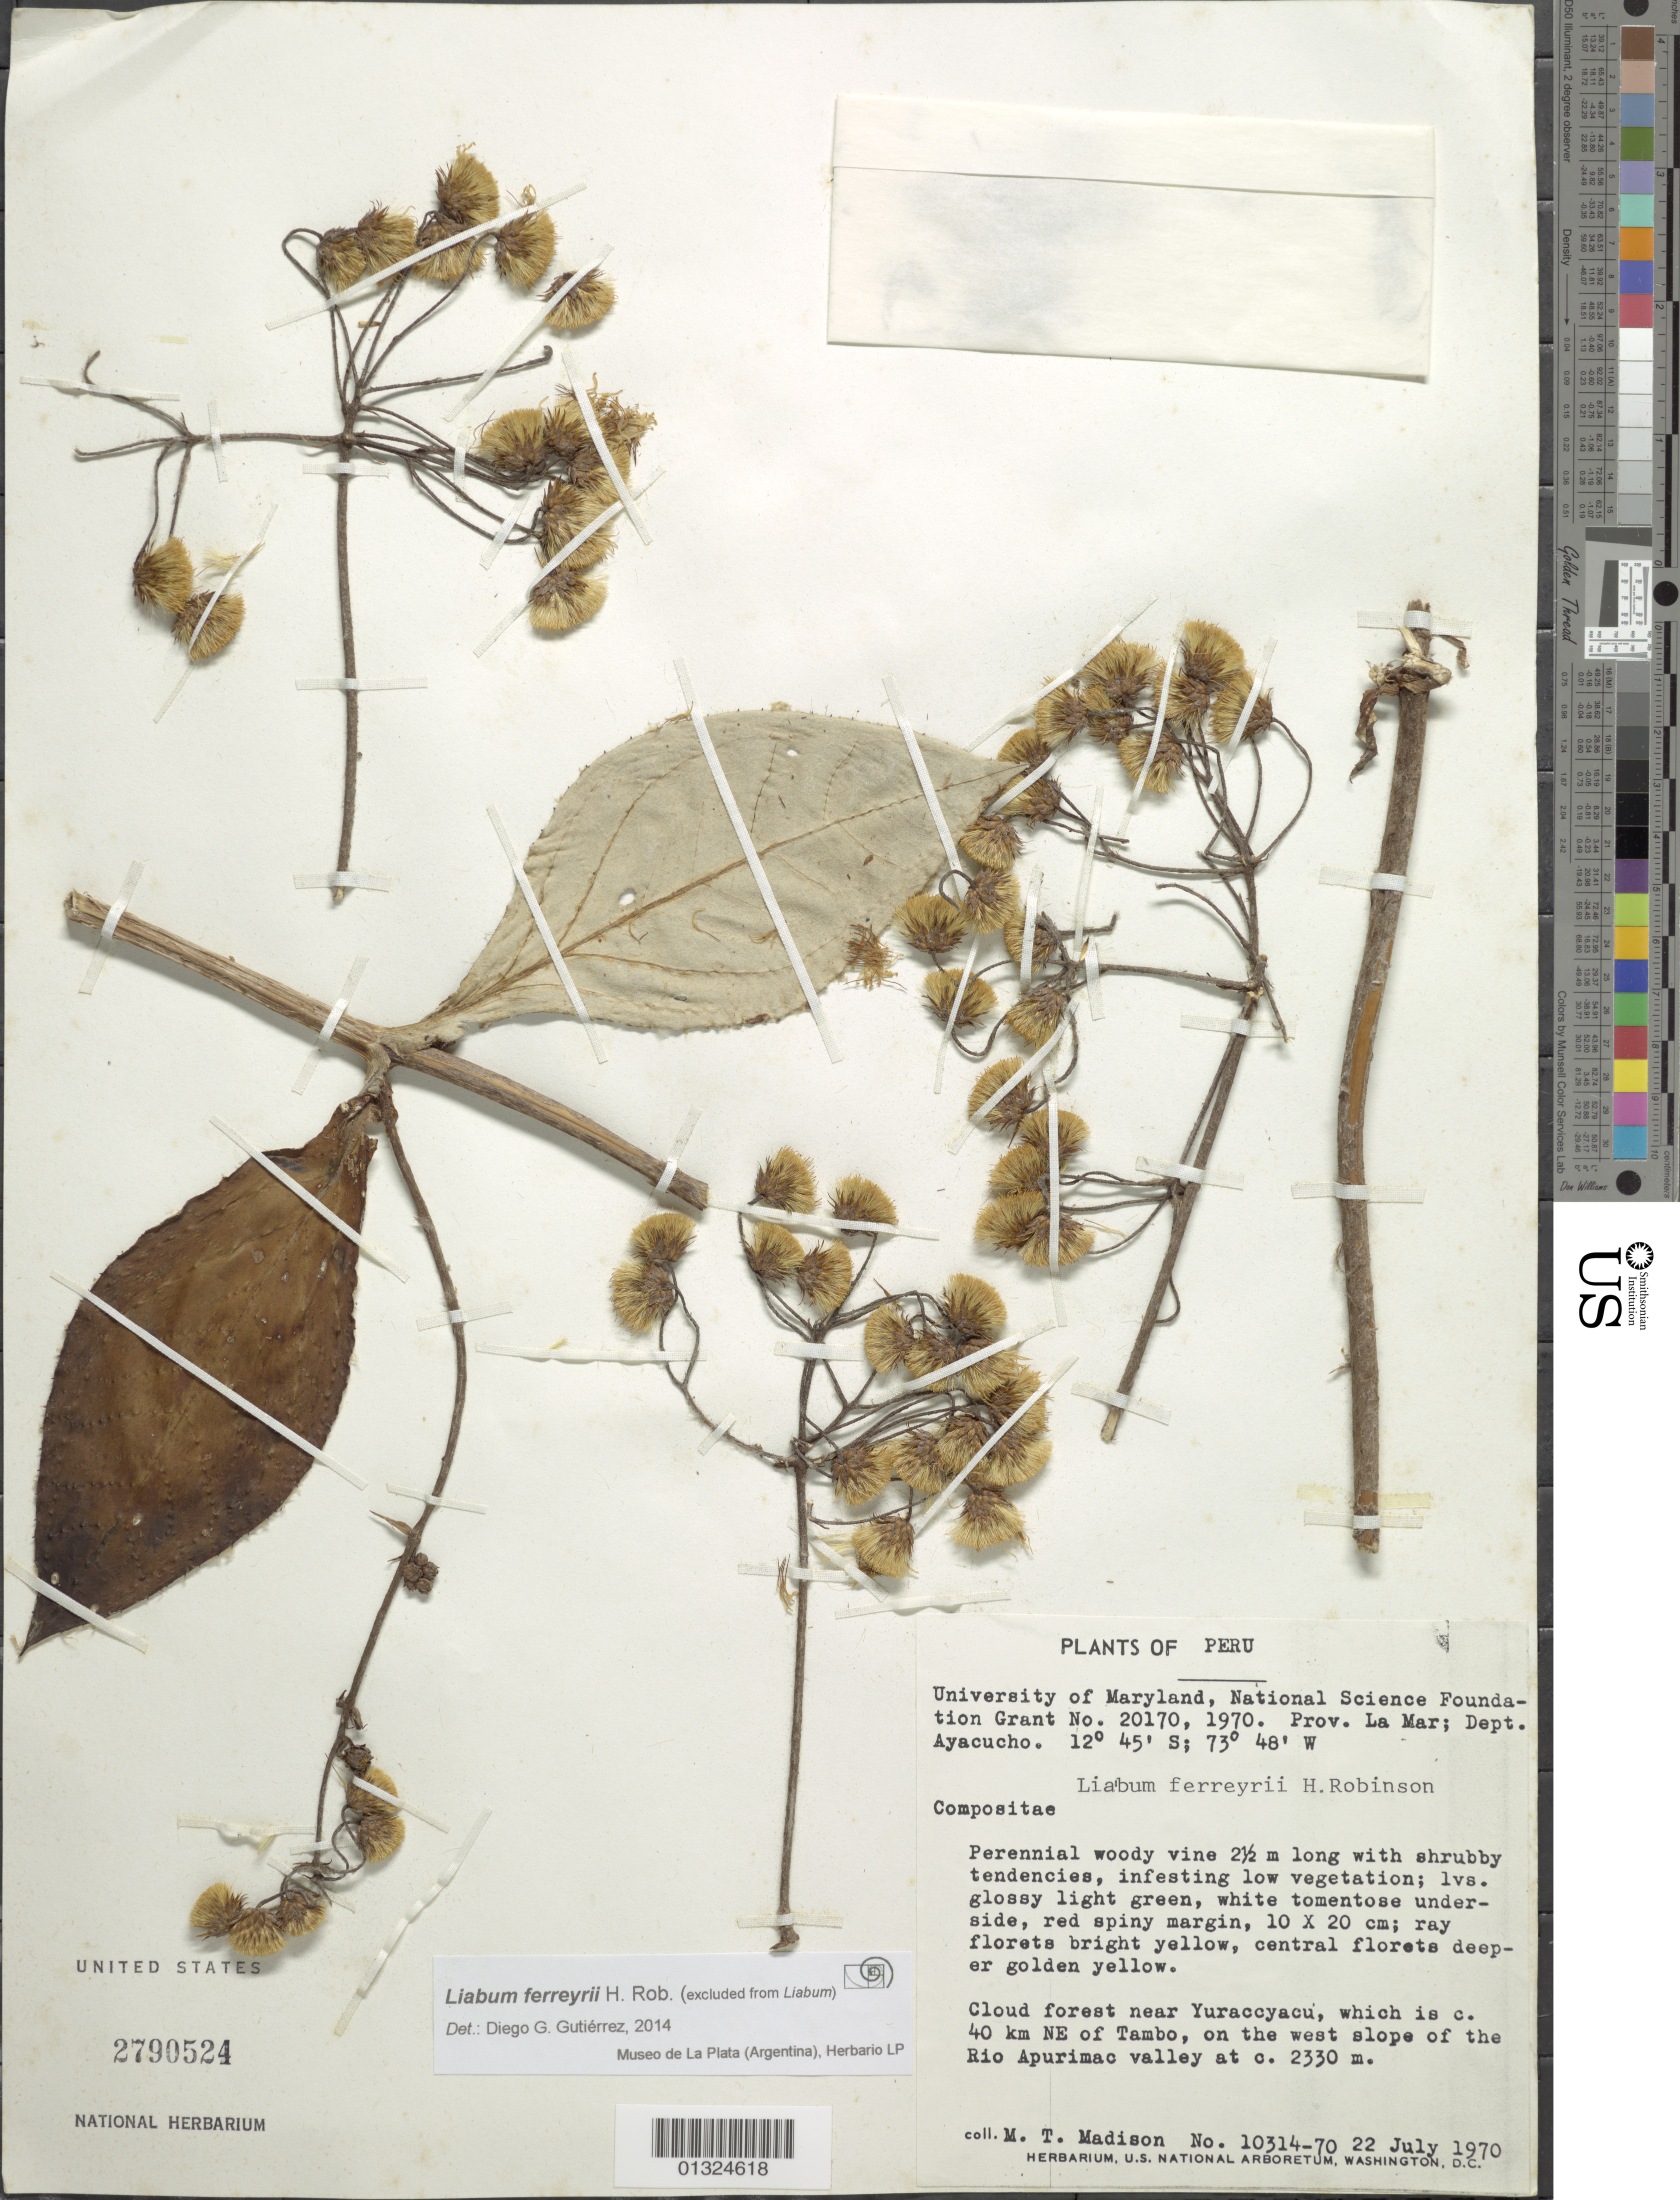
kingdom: Plantae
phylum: Tracheophyta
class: Magnoliopsida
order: Asterales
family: Asteraceae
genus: Liabum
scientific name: Liabum ferreyrae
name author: H. Rob.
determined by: Gutierrez, D. G.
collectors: M. T. Madison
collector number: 10314-70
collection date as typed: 22 July 1970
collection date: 1970-07-22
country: Peru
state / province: Ayacucho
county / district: La Mar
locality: Yuraccyacu, near. Yuraccyacu is c. 40km NE of Tambo, on the west slope of the Rio Apurimac valley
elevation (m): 2495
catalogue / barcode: US 2790524